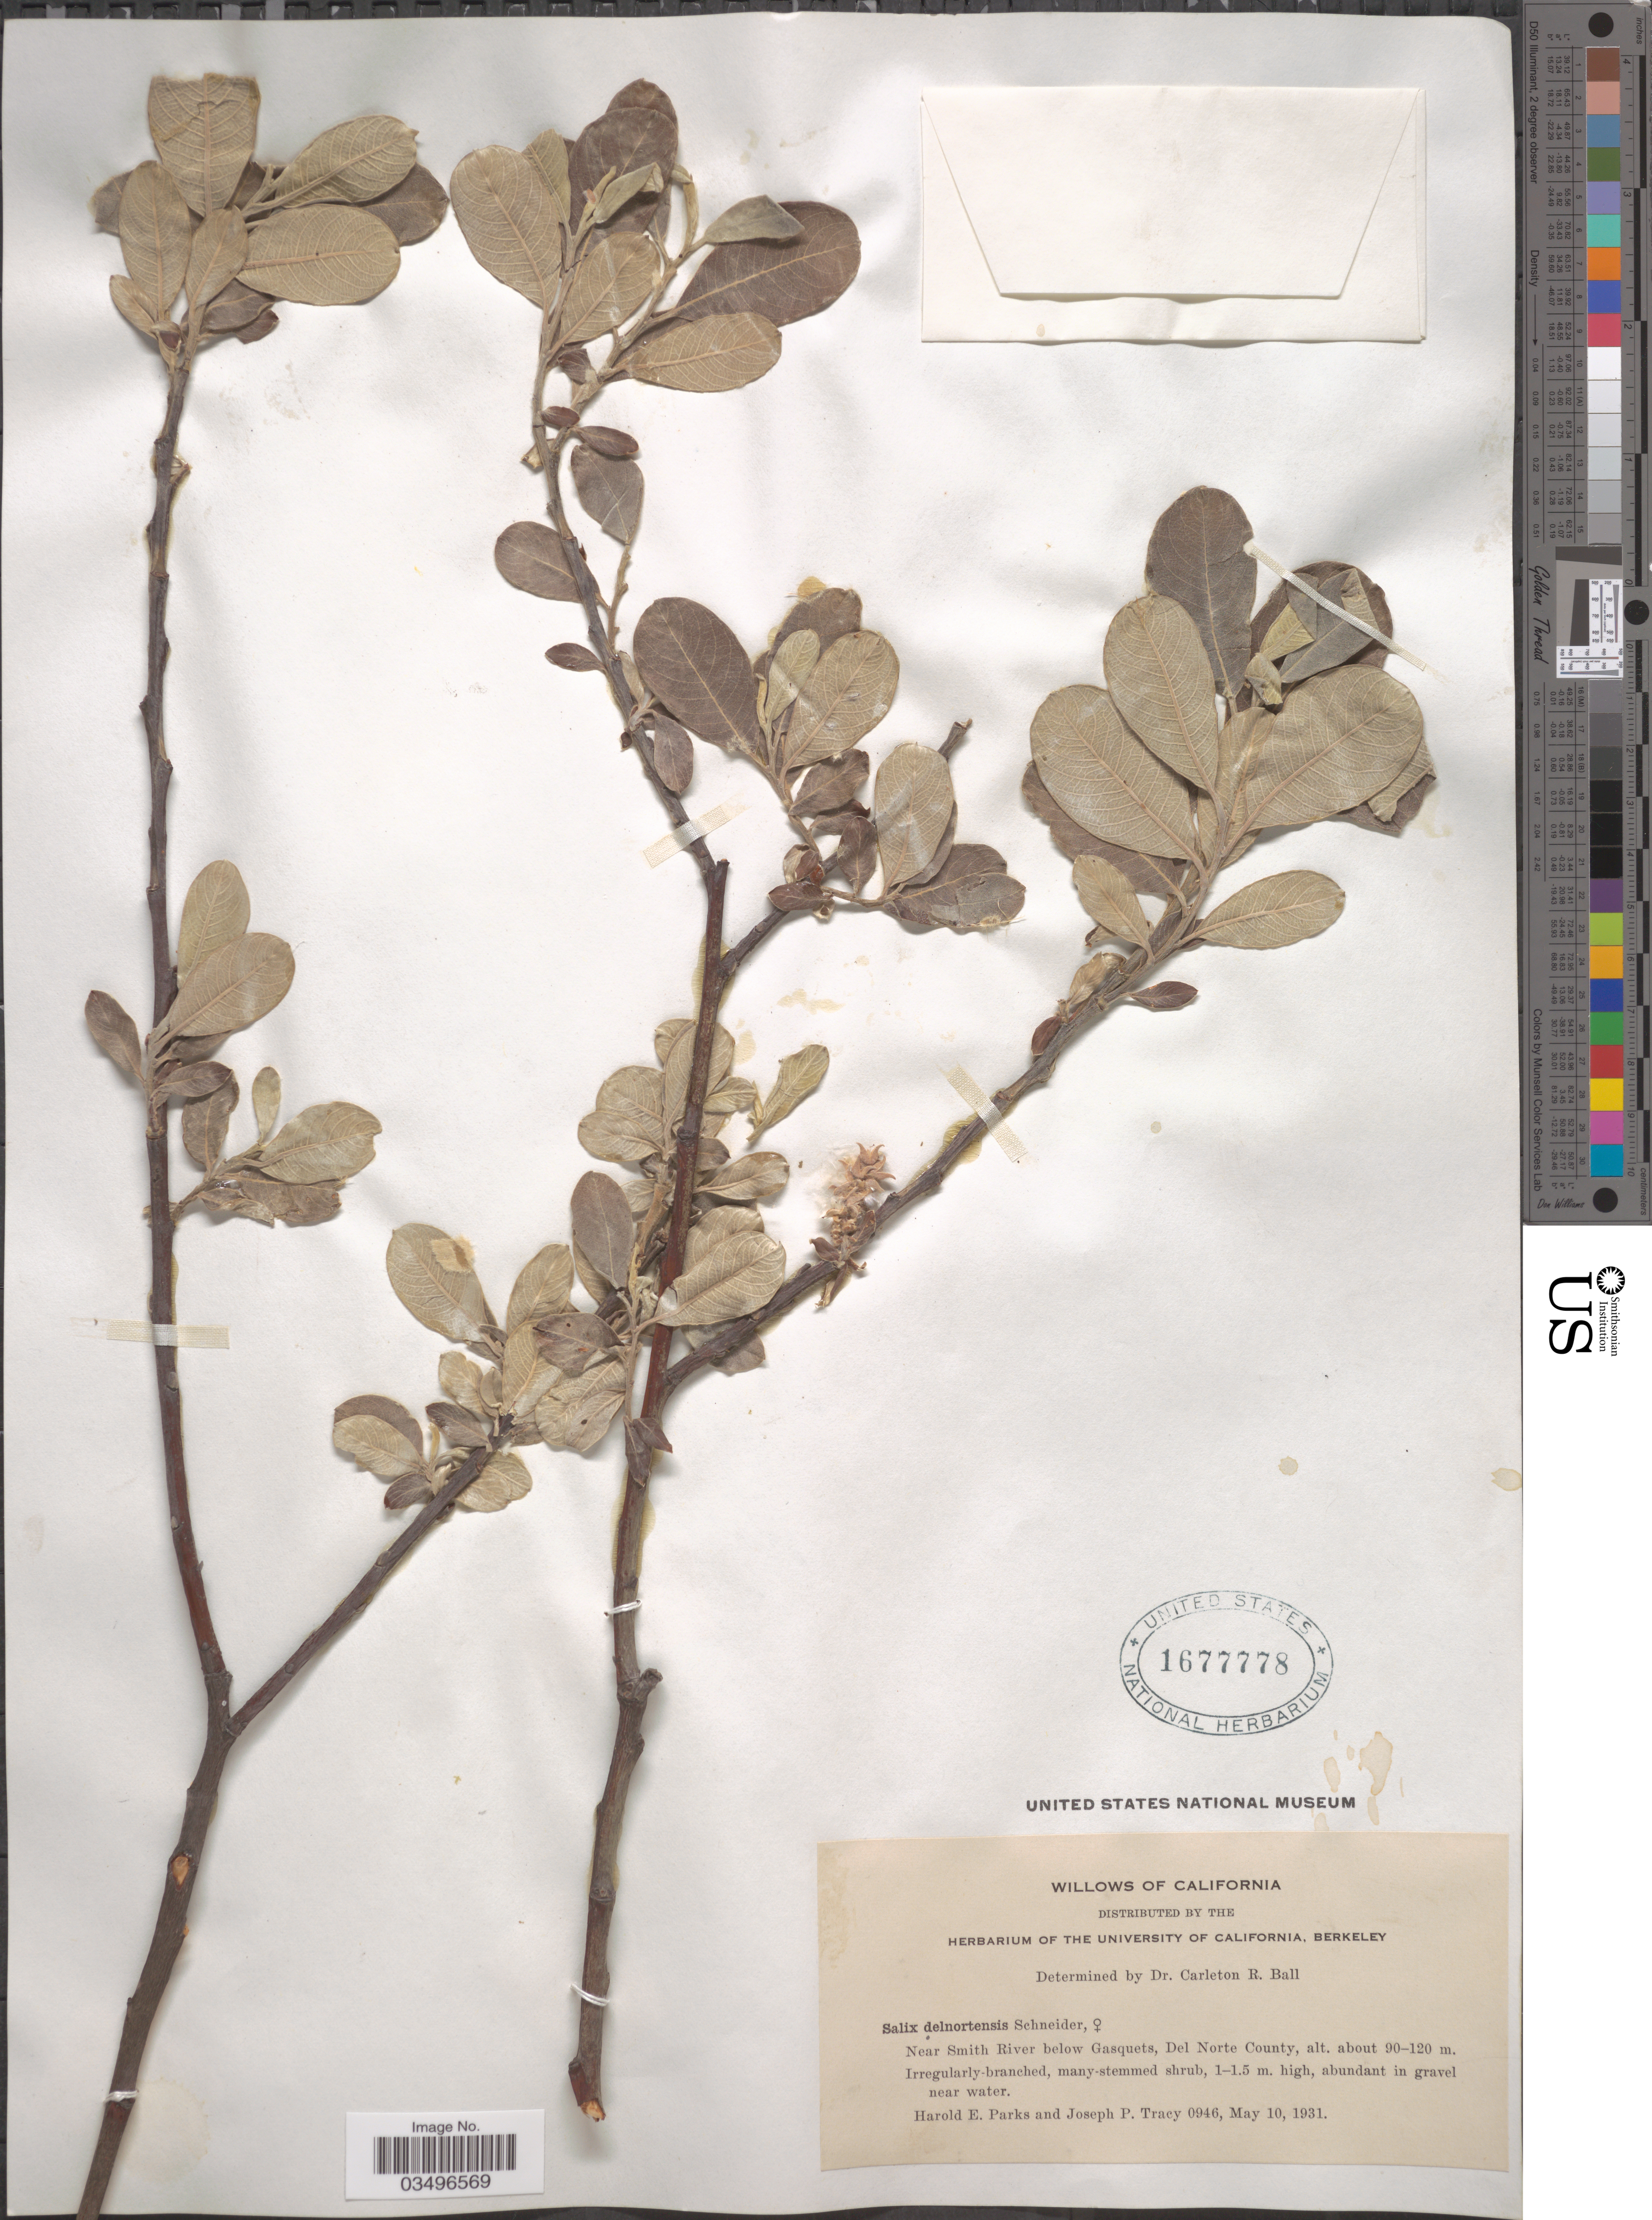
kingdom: Plantae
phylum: Tracheophyta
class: Magnoliopsida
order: Malpighiales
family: Salicaceae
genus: Salix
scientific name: Salix delnortensis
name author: C.K. Schneid.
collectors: H. E. Parks & J. Tracy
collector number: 0946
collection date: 1931-05-10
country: United States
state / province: California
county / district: Del Norte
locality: Near Smith River below Gasquets, Del Norte County.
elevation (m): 90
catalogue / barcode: US 1677778